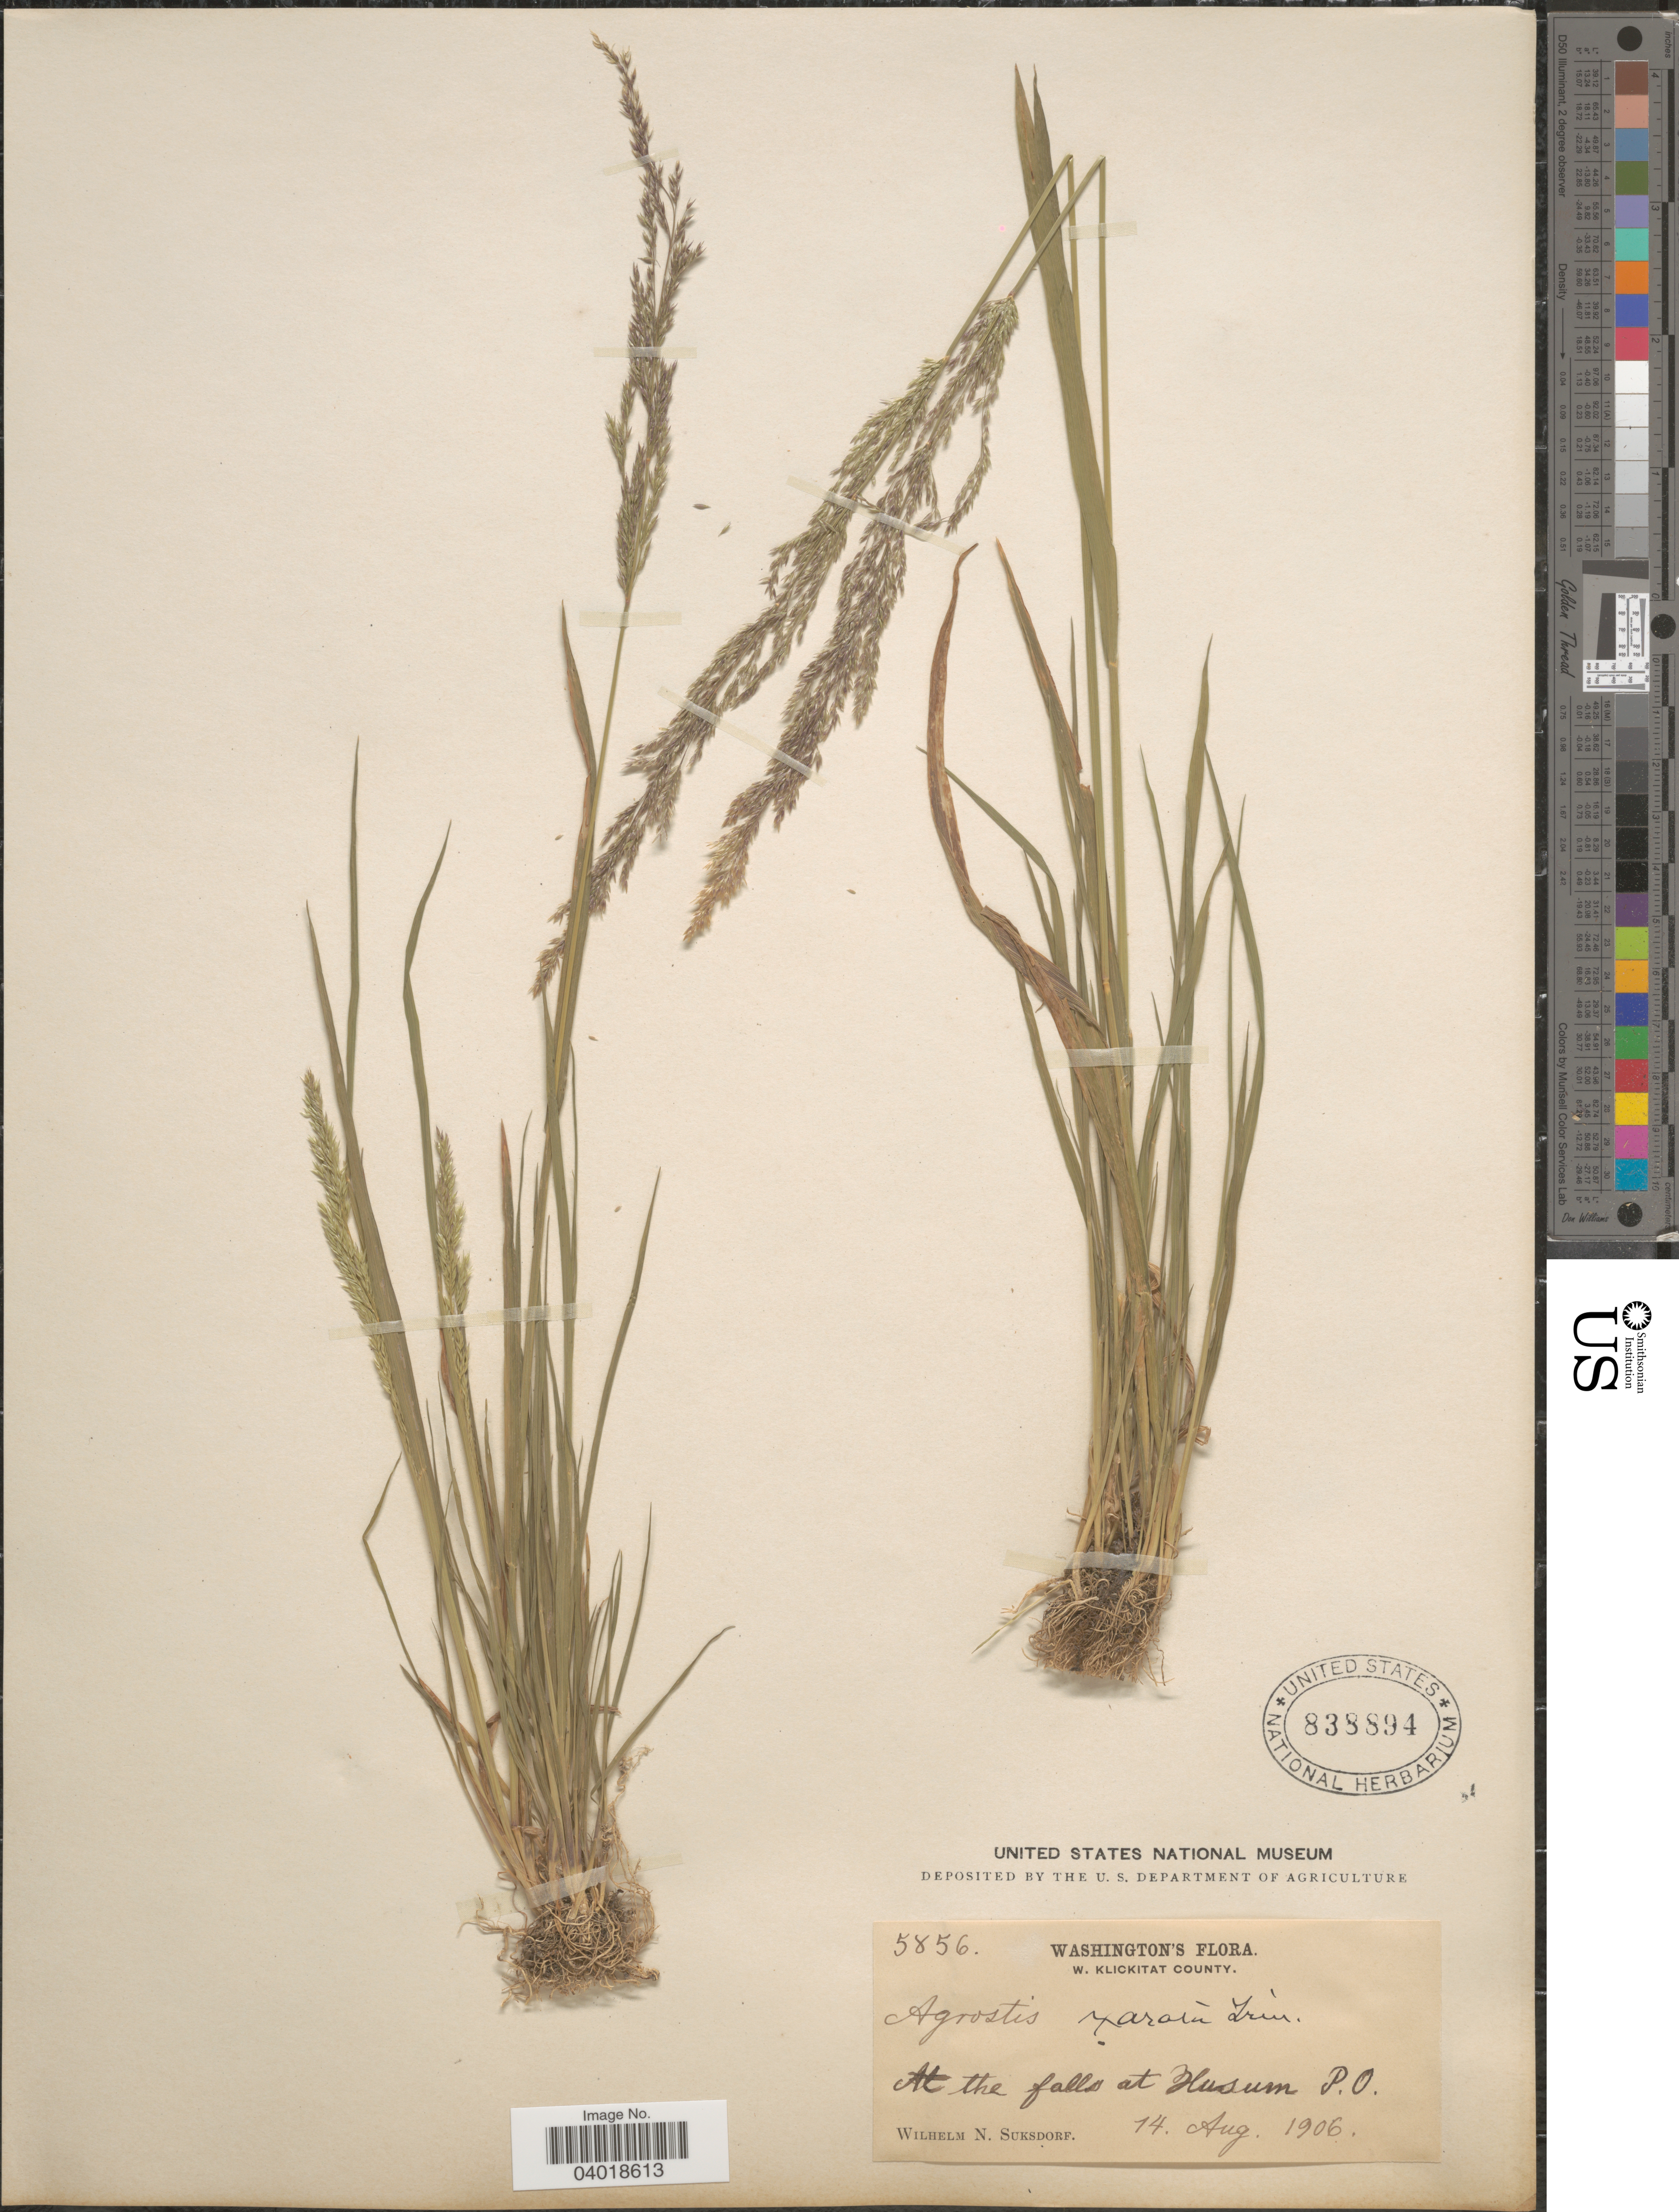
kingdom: Plantae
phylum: Tracheophyta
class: Liliopsida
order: Poales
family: Poaceae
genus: Agrostis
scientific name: Agrostis exarata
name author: Trin.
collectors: W. N. Suksdorf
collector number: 5856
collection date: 1906-08-14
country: United States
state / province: Washington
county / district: Klickitat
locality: W. Klickitat County. At the falls at Husum P.O.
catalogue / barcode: US 838894